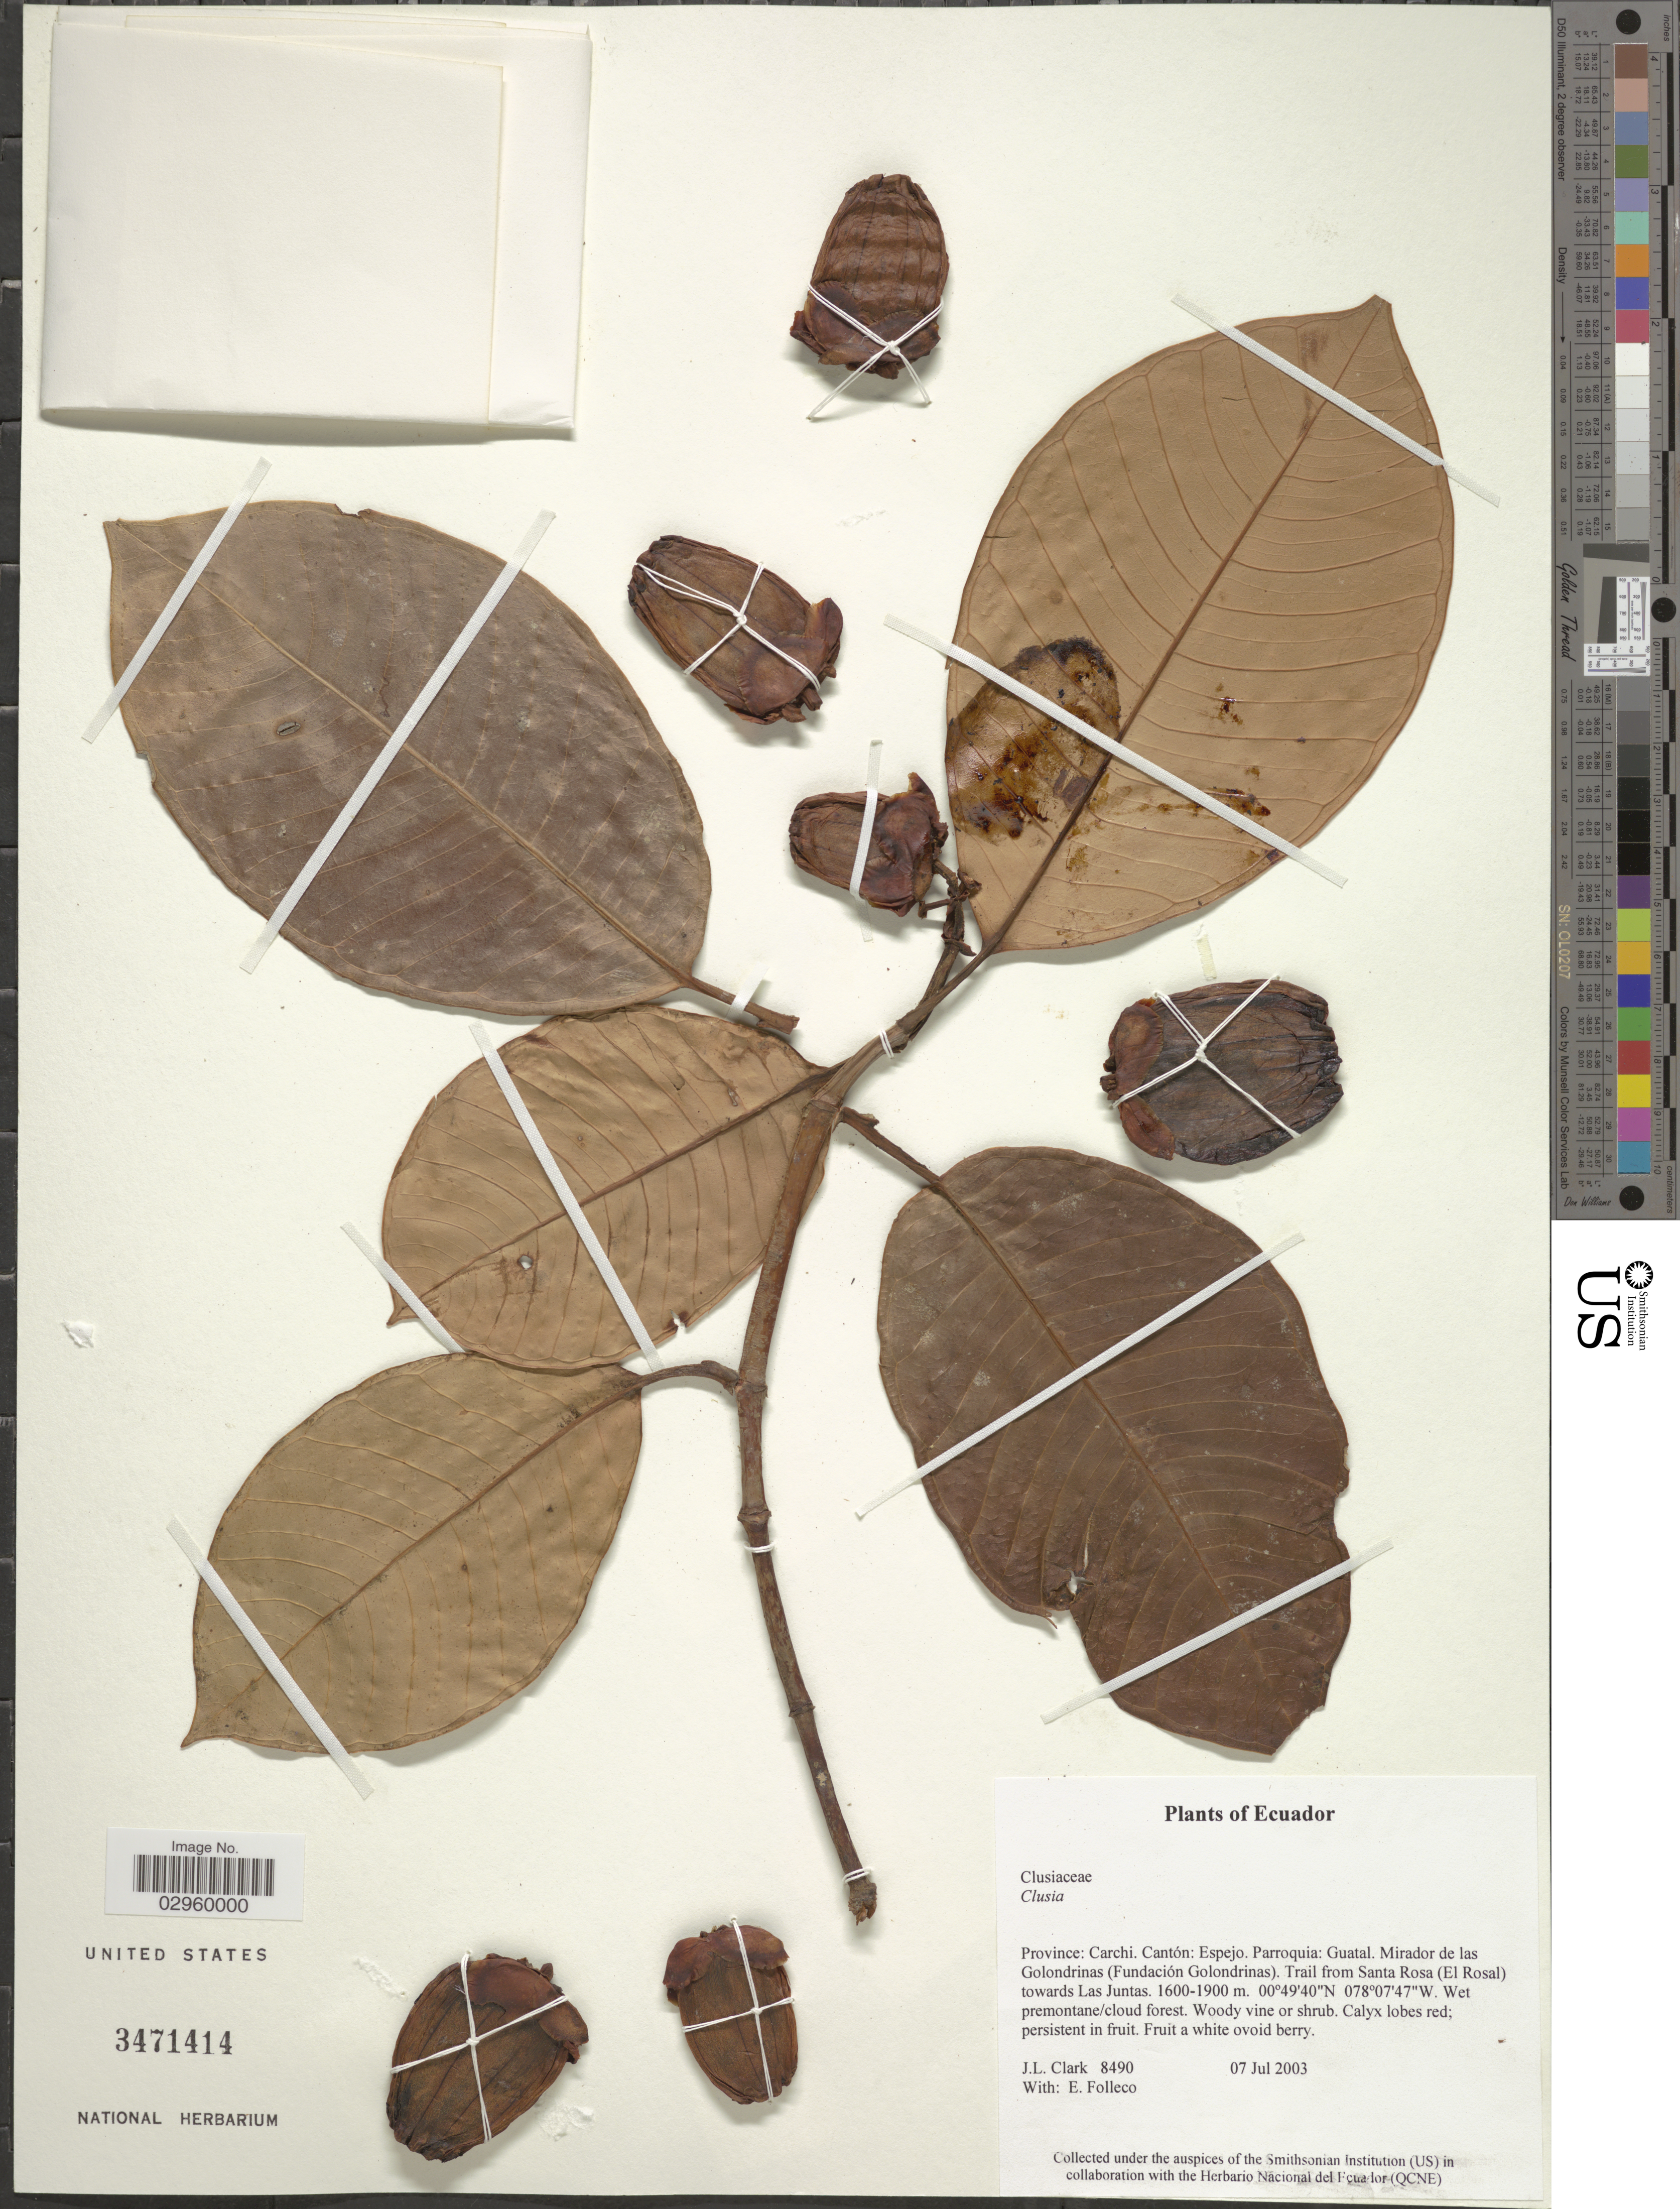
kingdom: Plantae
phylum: Tracheophyta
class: Magnoliopsida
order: Malpighiales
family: Clusiaceae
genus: Clusia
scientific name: Clusia sp.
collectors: J. L. Clark & E. Folleco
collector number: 8490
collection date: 2003-07-07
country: Ecuador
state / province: Carchi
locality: Cantón: Espejo, Parroquia: Guatal, Mirador de las Golondrinas (Fundación Golondrinas), Trail from Santa Rosa (El Rosal) towards Las Juntas.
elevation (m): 1600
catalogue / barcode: US 3471414